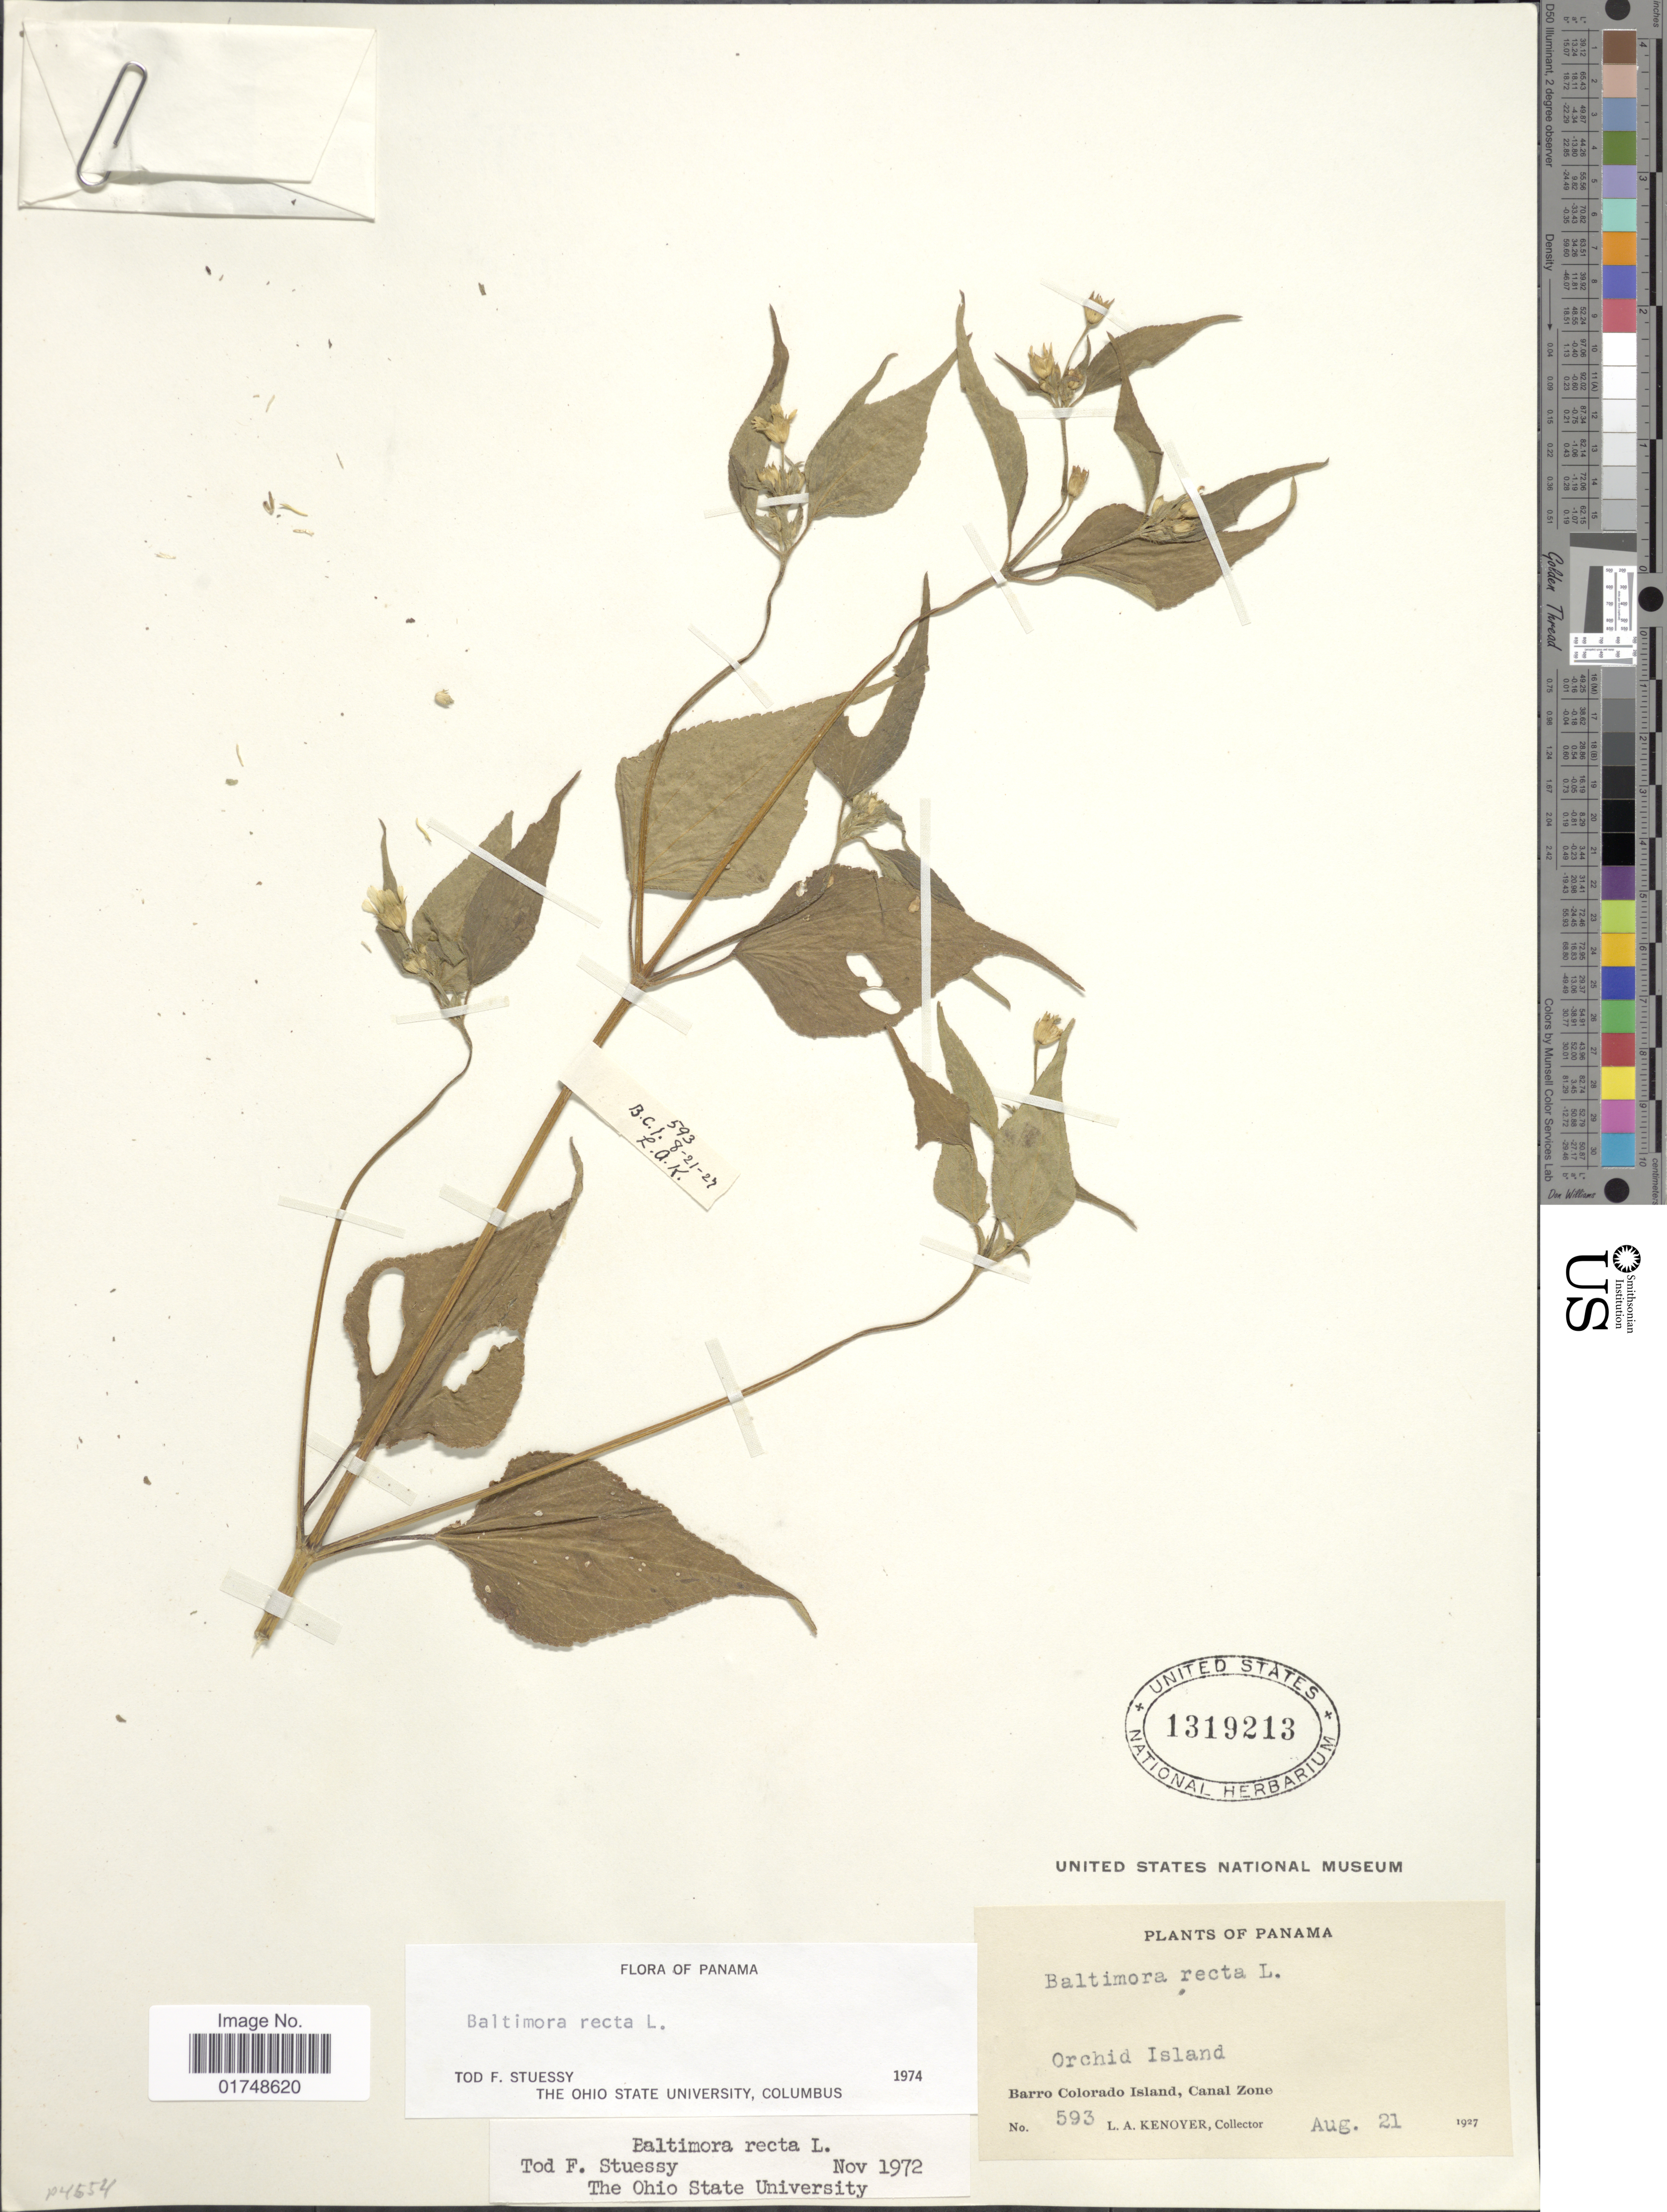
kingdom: Plantae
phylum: Tracheophyta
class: Magnoliopsida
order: Asterales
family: Asteraceae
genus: Baltimora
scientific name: Baltimora recta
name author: L.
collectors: L. Kenover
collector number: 593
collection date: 1917-08-21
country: Panama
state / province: Panamá Oeste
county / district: Canal Zone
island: Barro Colorado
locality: Barro Colorado Island, Canal Zone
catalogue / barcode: US 1319213